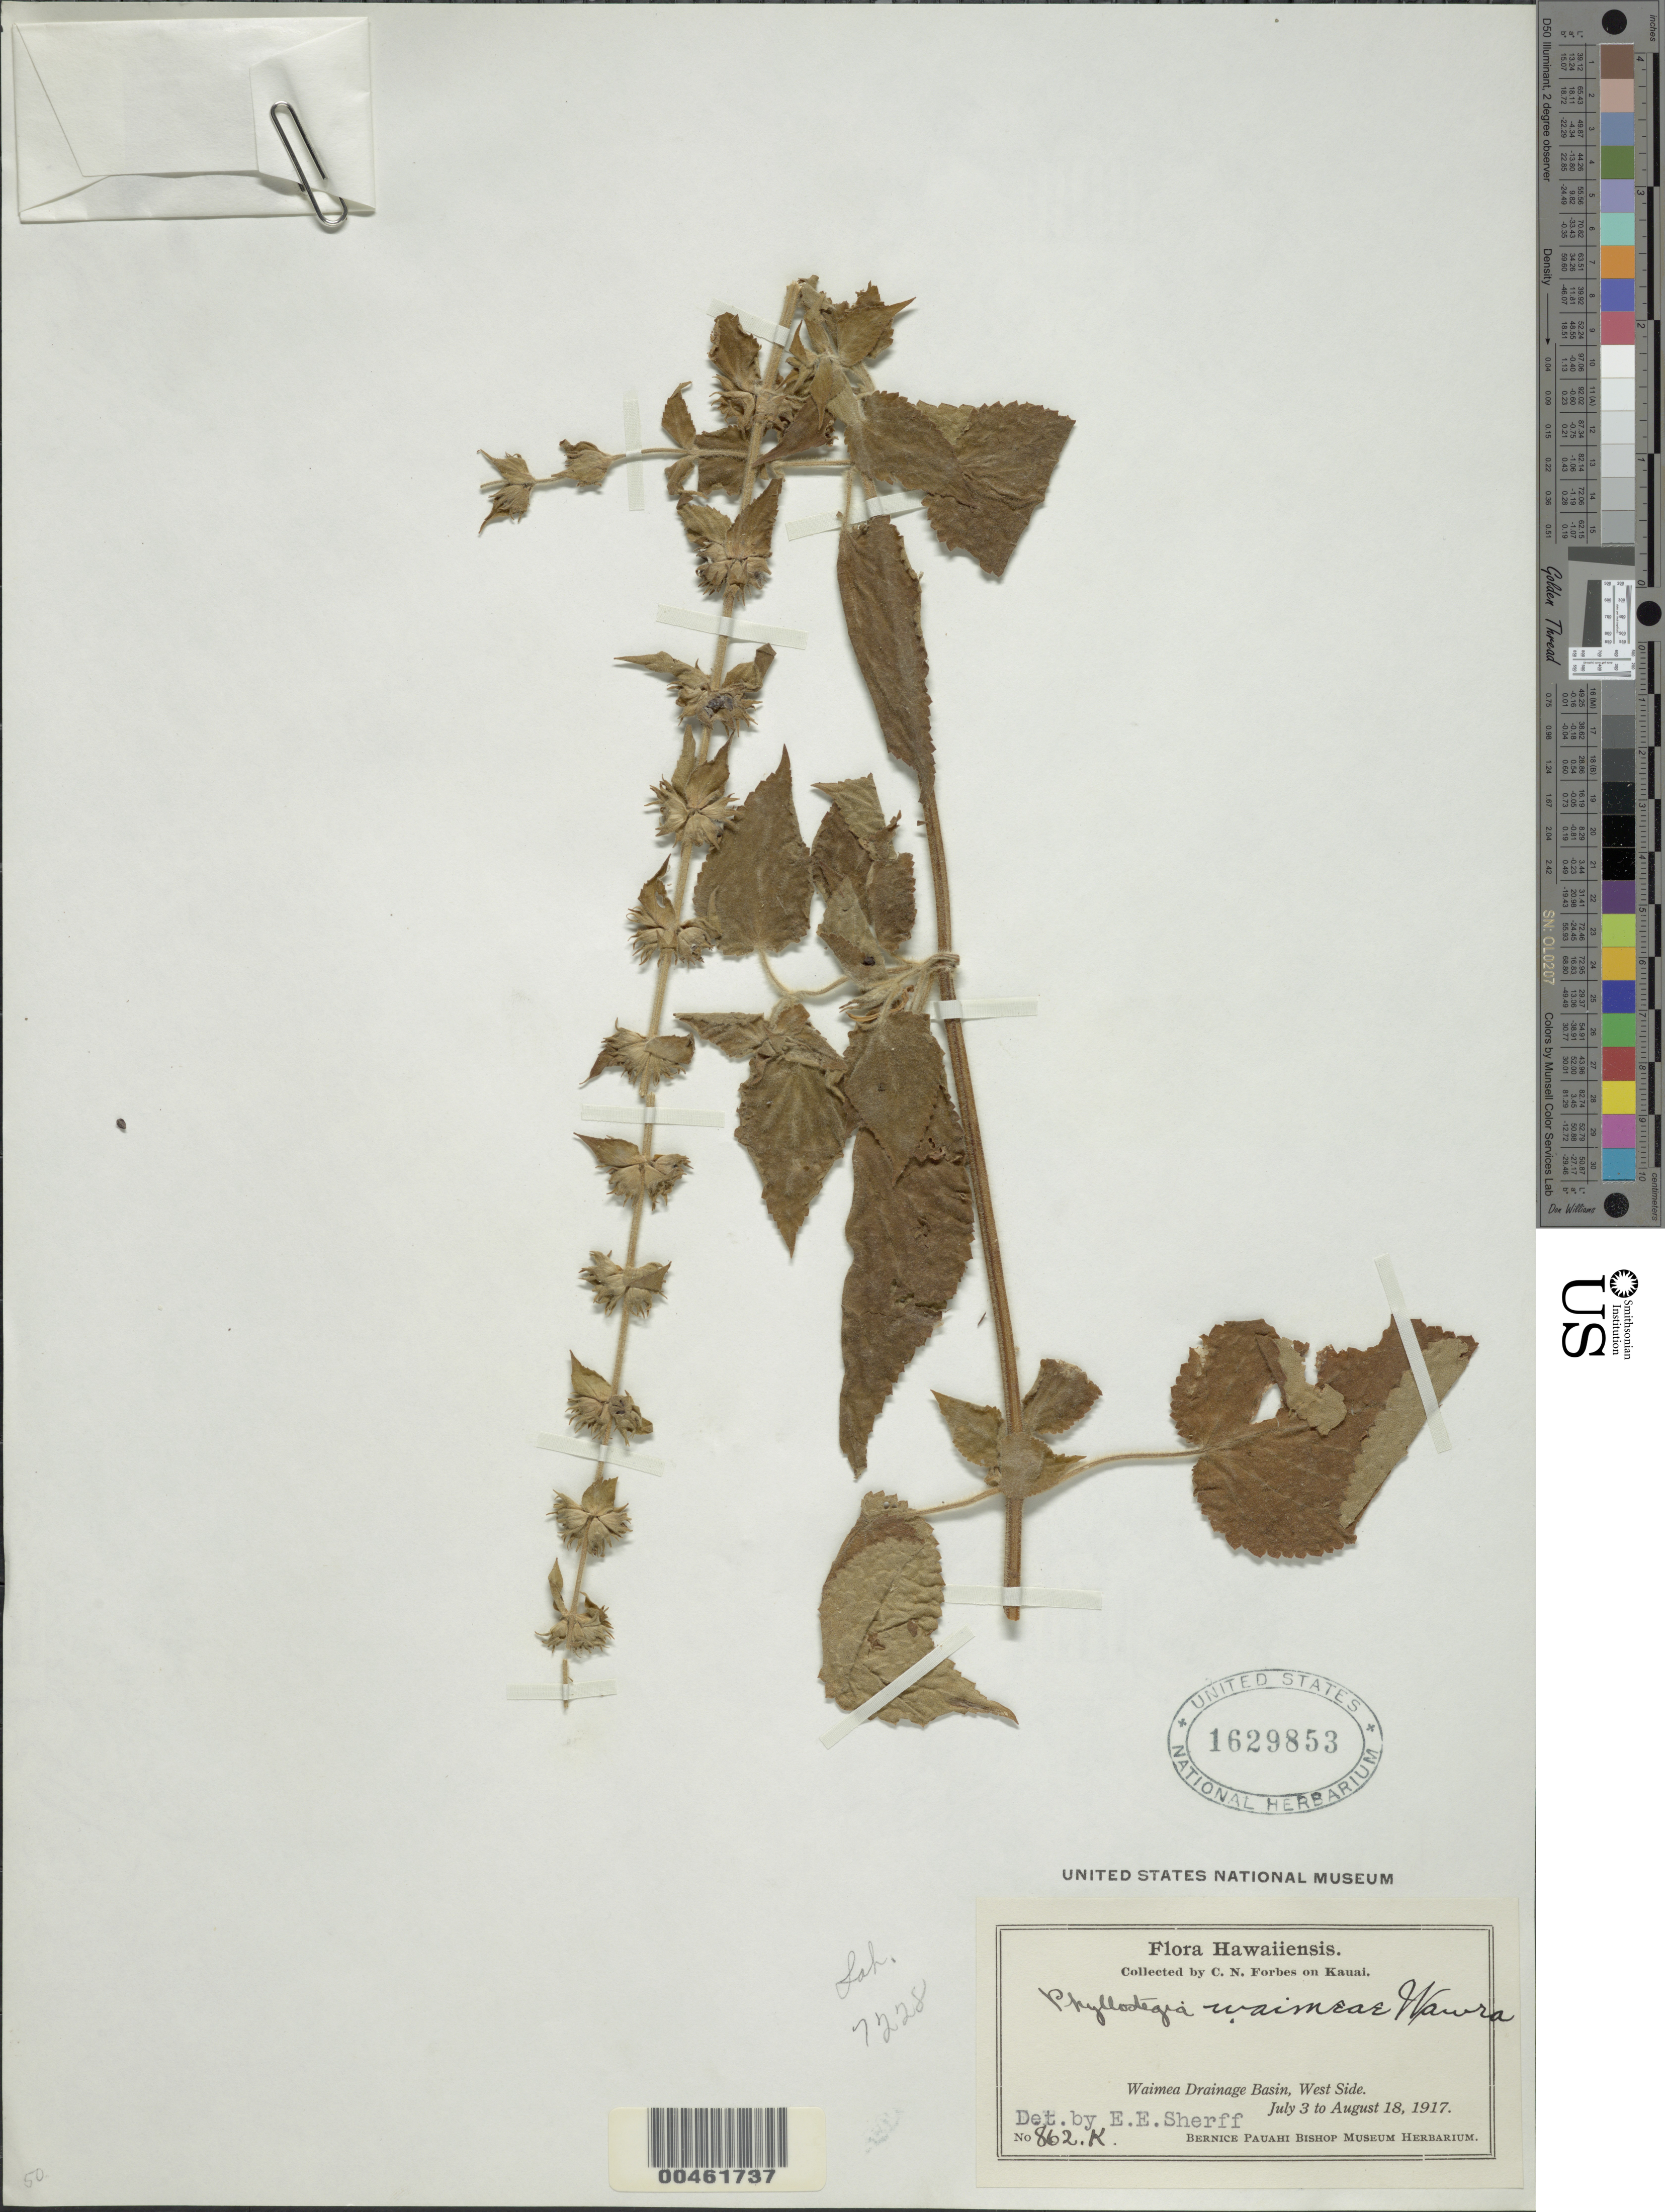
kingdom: Plantae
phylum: Tracheophyta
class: Magnoliopsida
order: Lamiales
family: Lamiaceae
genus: Phyllostegia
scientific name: Phyllostegia waimeae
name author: Wawra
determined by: Sherff, E. E.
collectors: C. N. Forbes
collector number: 862.K.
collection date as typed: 3 Jul 1917 to 18 Aug 1917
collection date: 1917-07-03/1917-08-18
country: United States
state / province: Hawaii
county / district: Kauai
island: Kaua'i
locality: Waimea Drainage Basin, W side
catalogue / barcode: US 1629853